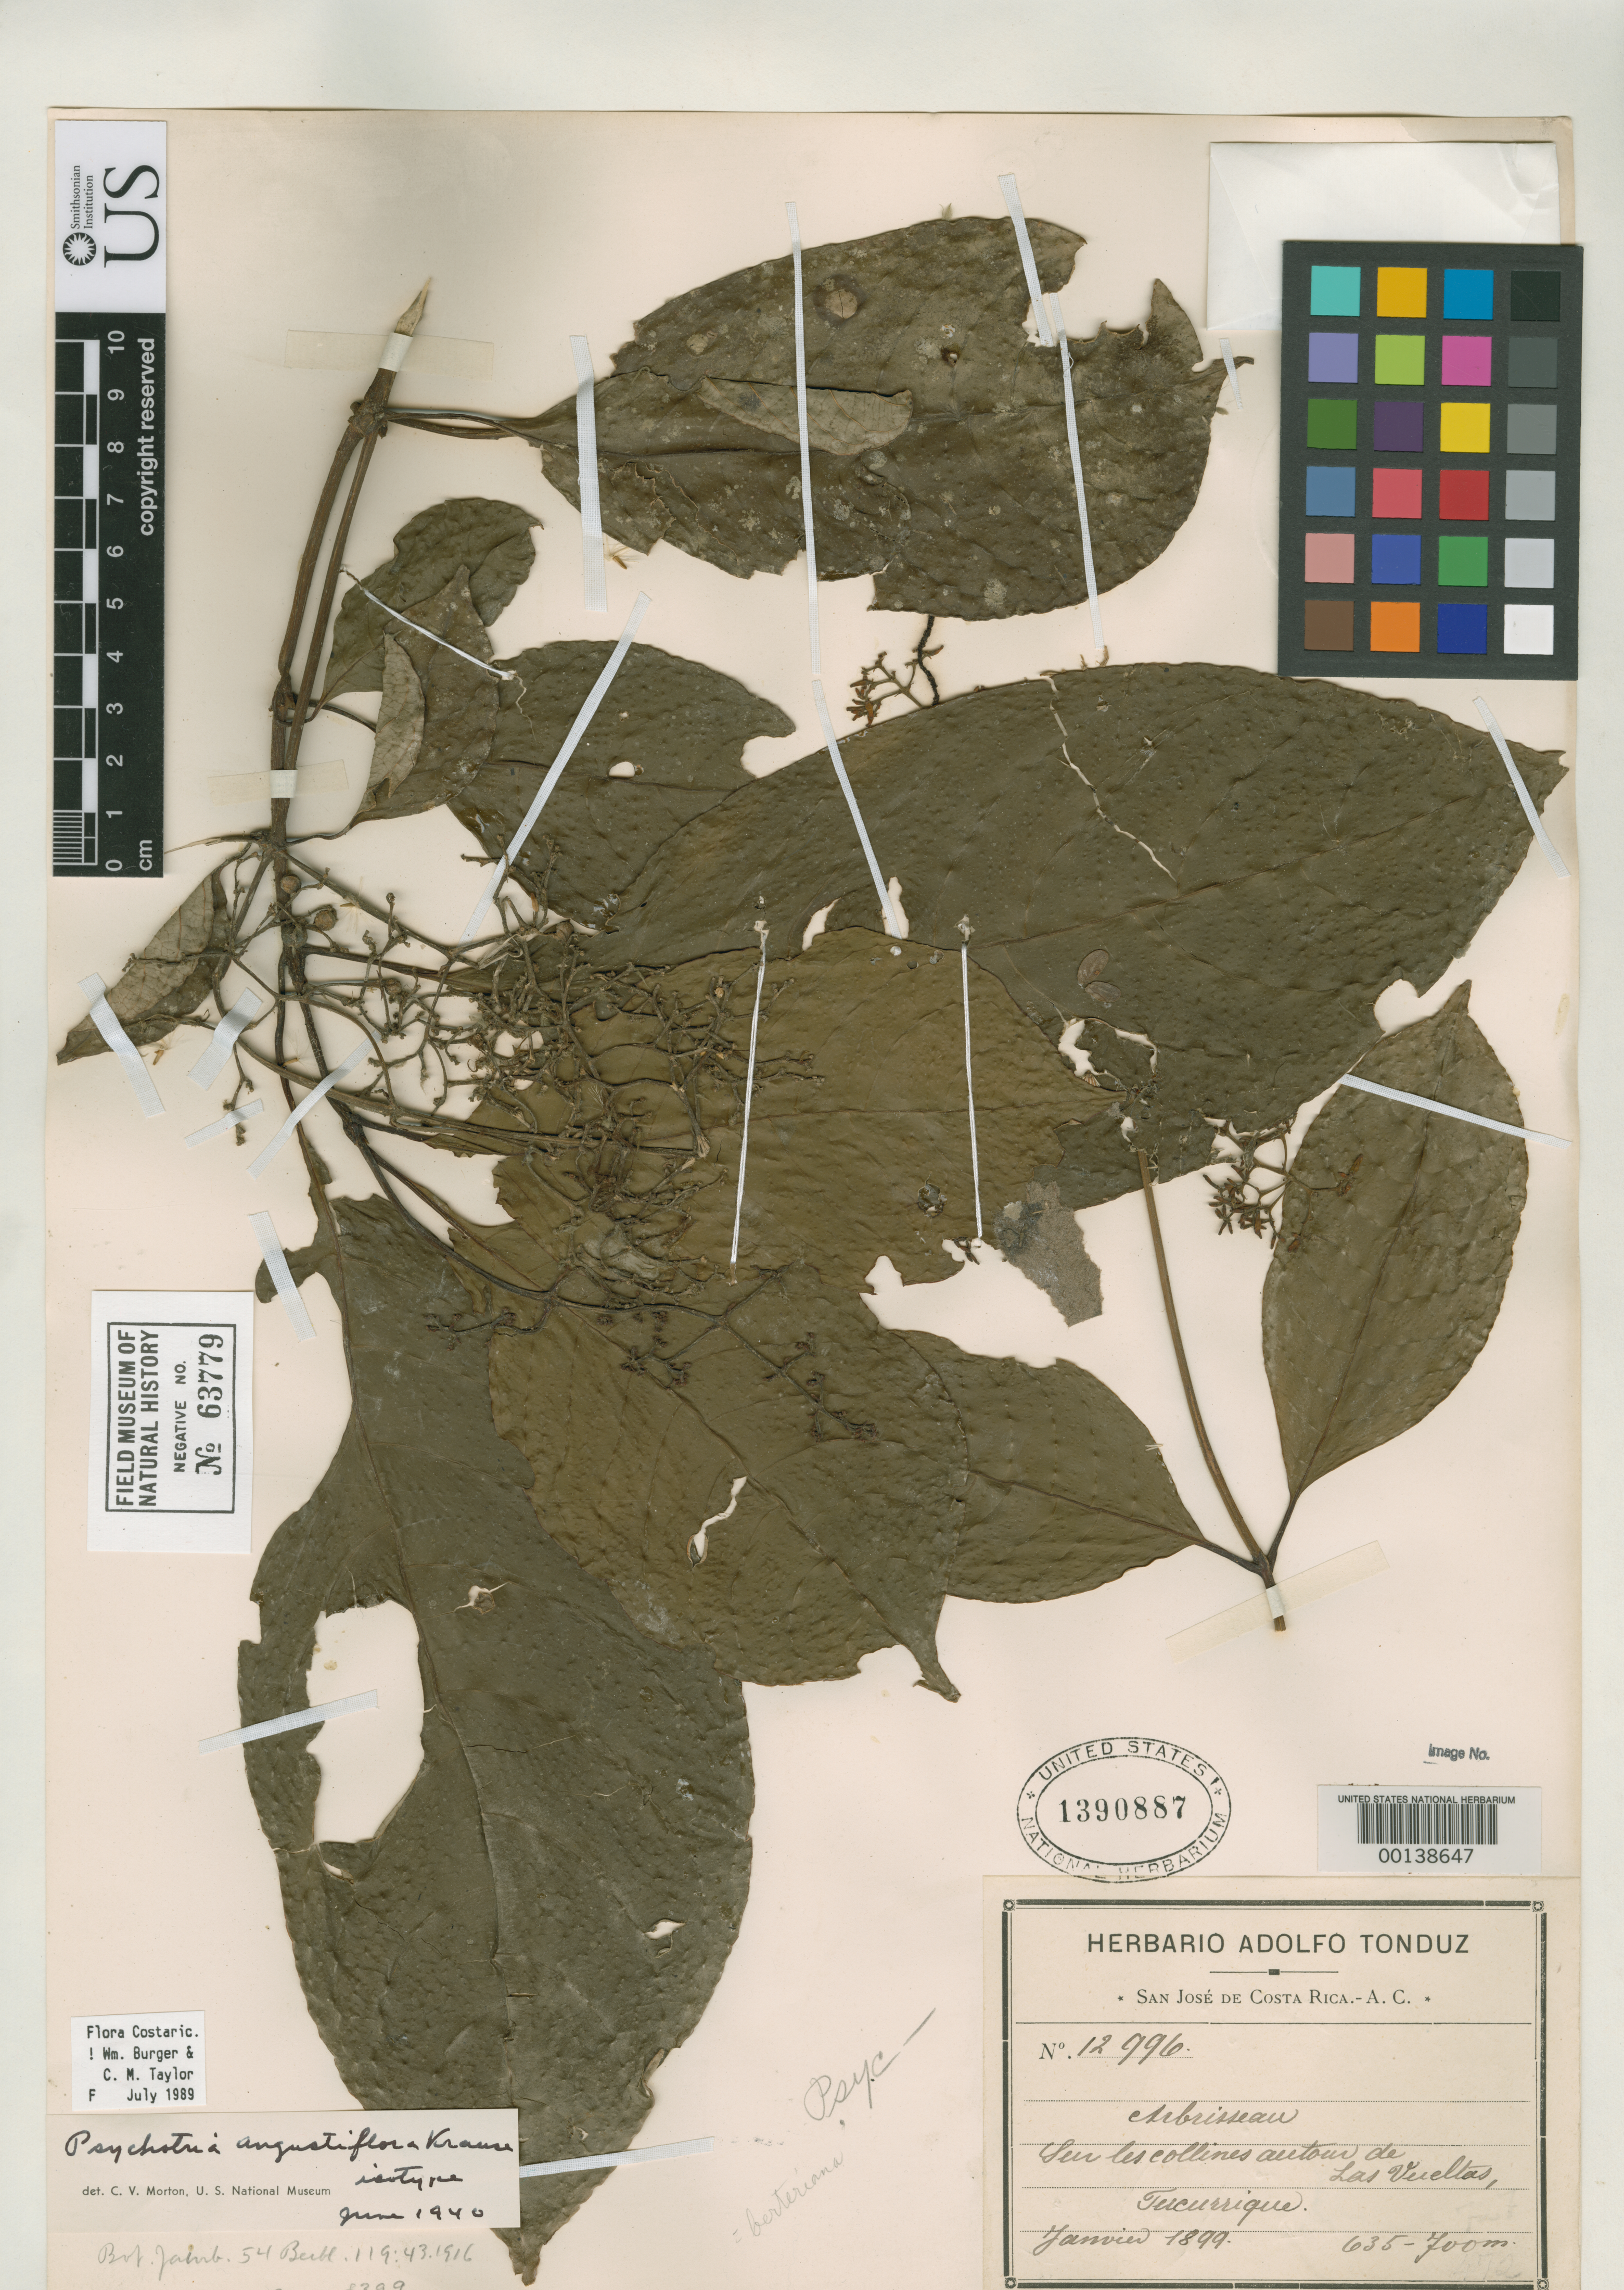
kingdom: Plantae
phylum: Tracheophyta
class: Magnoliopsida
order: Gentianales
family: Rubiaceae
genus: Psychotria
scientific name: Psychotria angustiflora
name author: K. Krause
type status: Isotype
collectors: A. Tonduz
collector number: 12996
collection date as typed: Jan 1899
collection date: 1899-01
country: Costa Rica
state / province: San José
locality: Las Vueltas, Tucurrique.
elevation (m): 635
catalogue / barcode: US 1390887